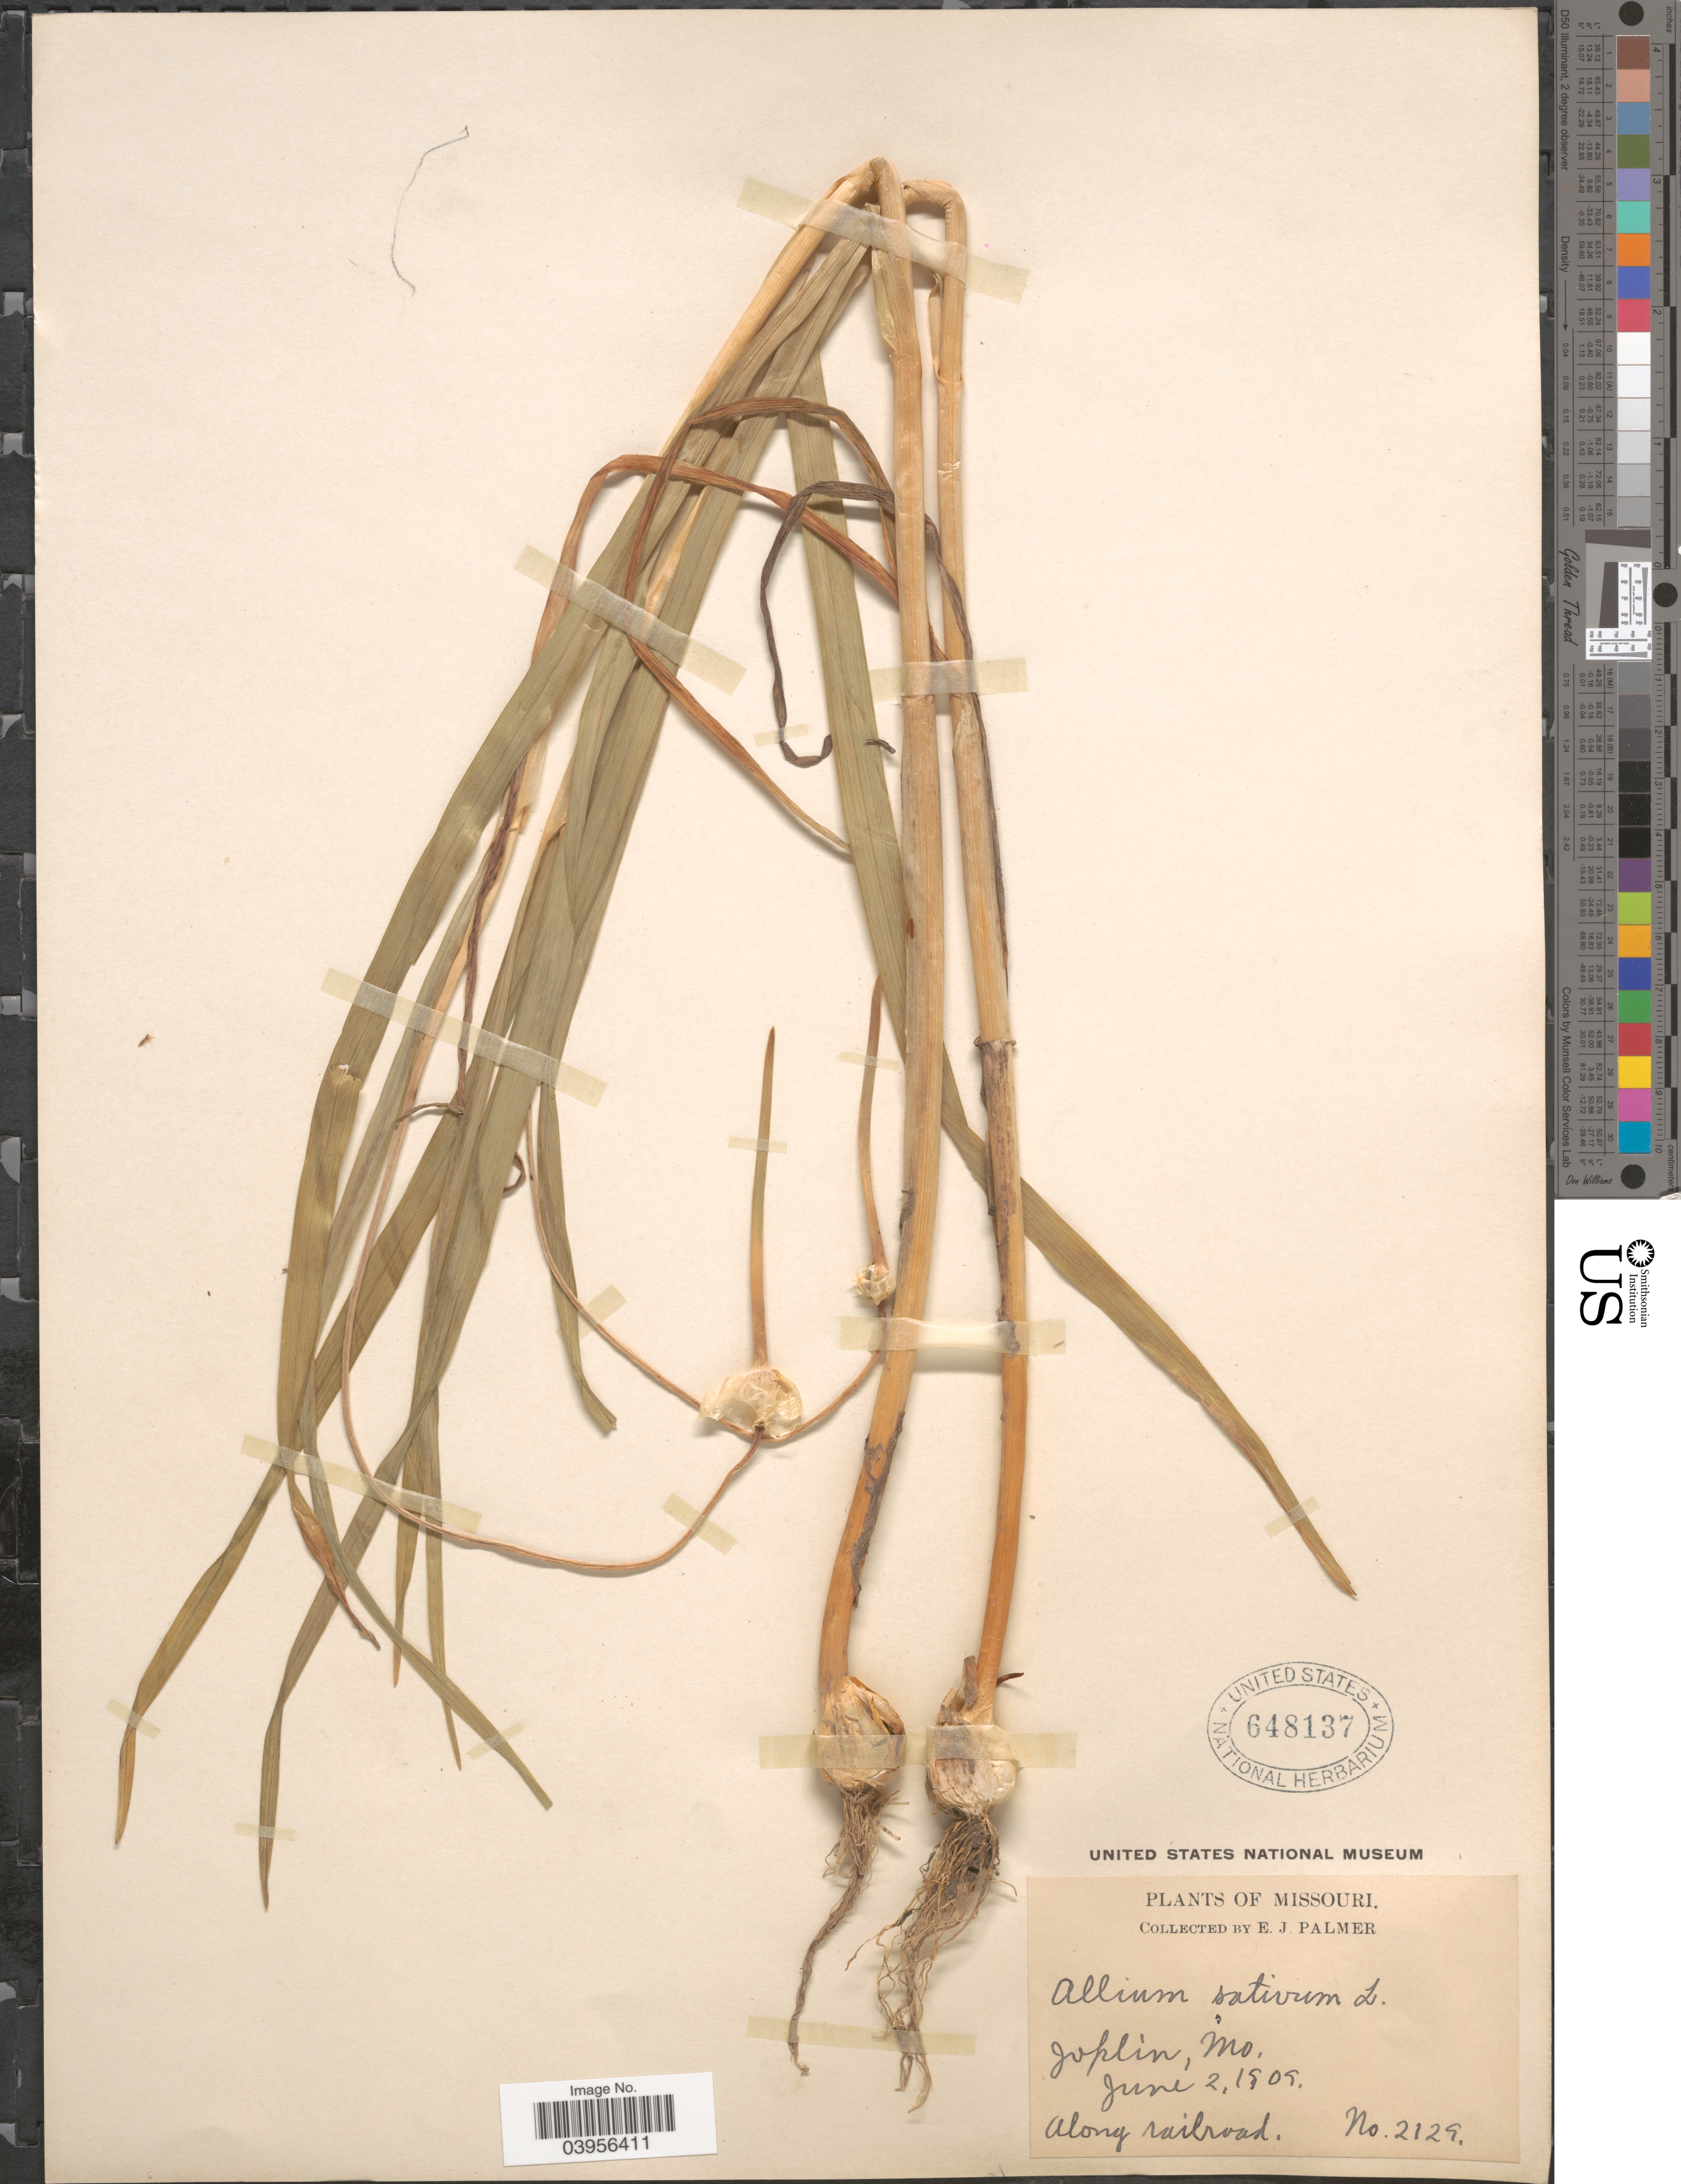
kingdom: Plantae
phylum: Tracheophyta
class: Liliopsida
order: Asparagales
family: Amaryllidaceae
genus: Allium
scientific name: Allium sativum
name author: L.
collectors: E. J. Palmer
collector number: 2129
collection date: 1909-06-02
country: United States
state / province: Missouri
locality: Joplin.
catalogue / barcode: US 648137